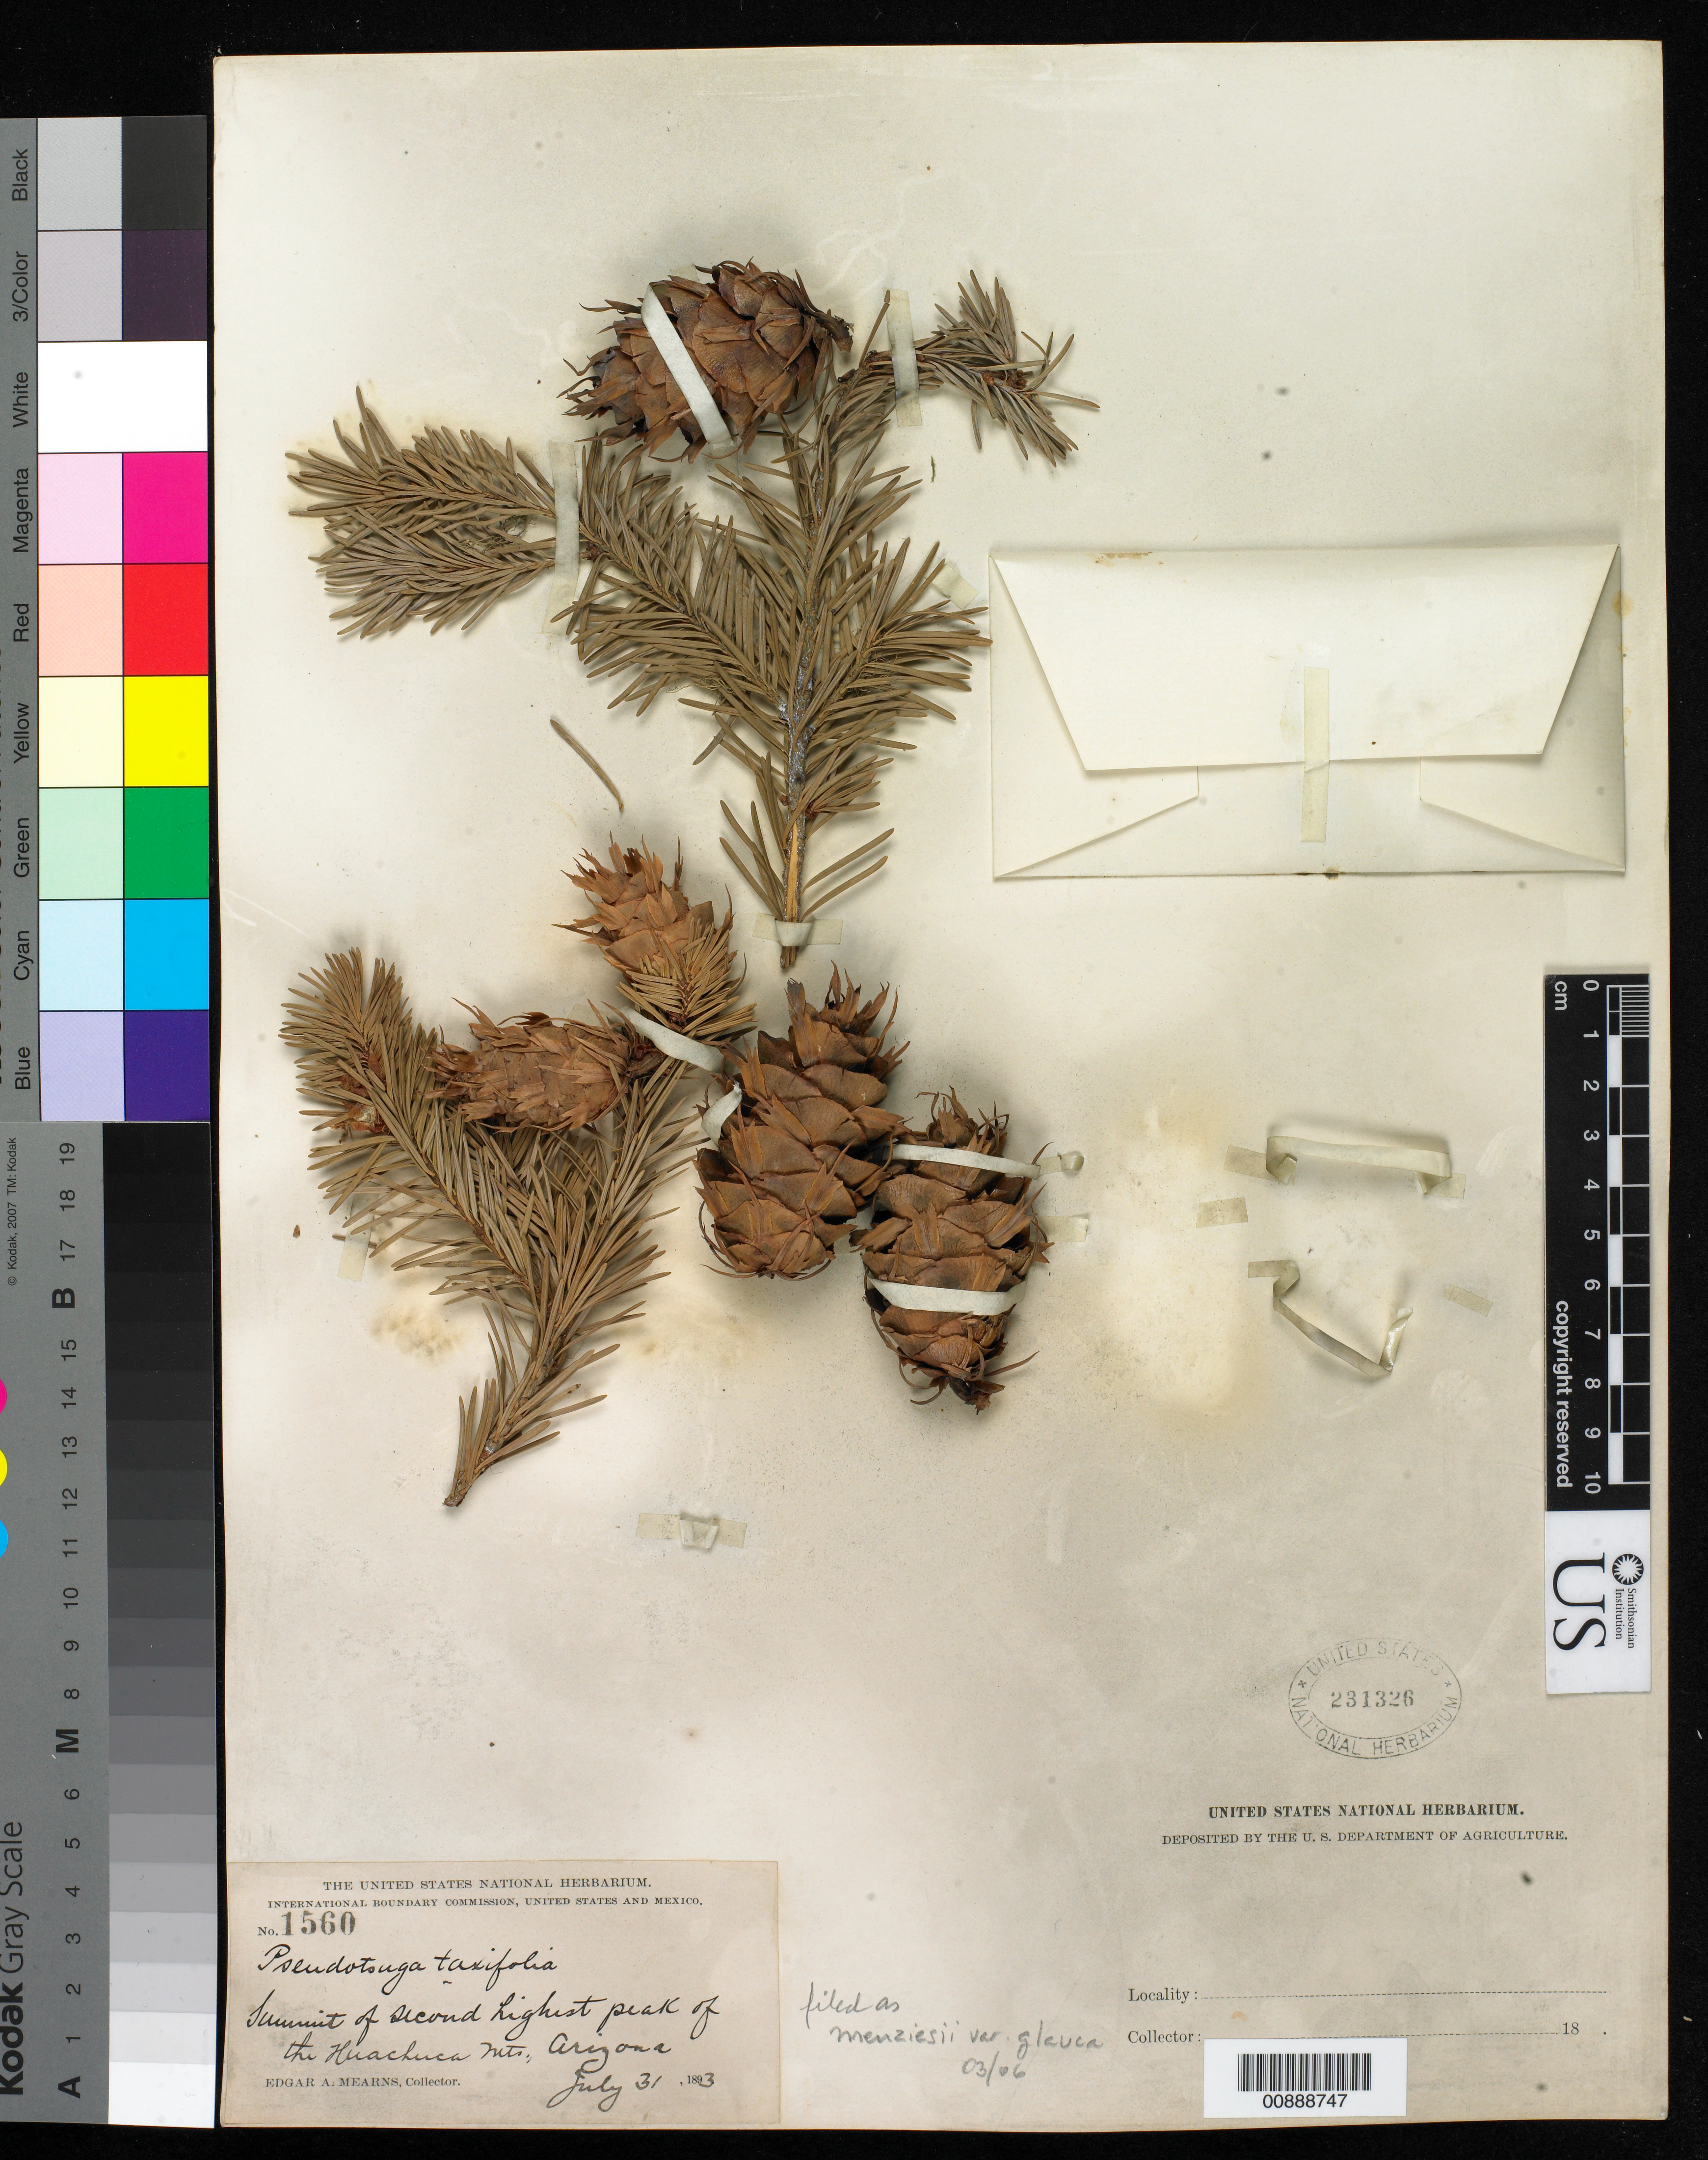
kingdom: Plantae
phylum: Tracheophyta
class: Pinopsida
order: Pinales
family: Pinaceae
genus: Pseudotsuga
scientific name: Pseudotsuga menziesii var. glauca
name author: (Beissn.) Franco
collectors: E. A. Mearns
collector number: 1560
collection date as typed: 31 Jul 1893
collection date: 1893-07-31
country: United States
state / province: Arizona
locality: Summit of second highest peak of the Huachuca Mts.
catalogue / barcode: US 231326